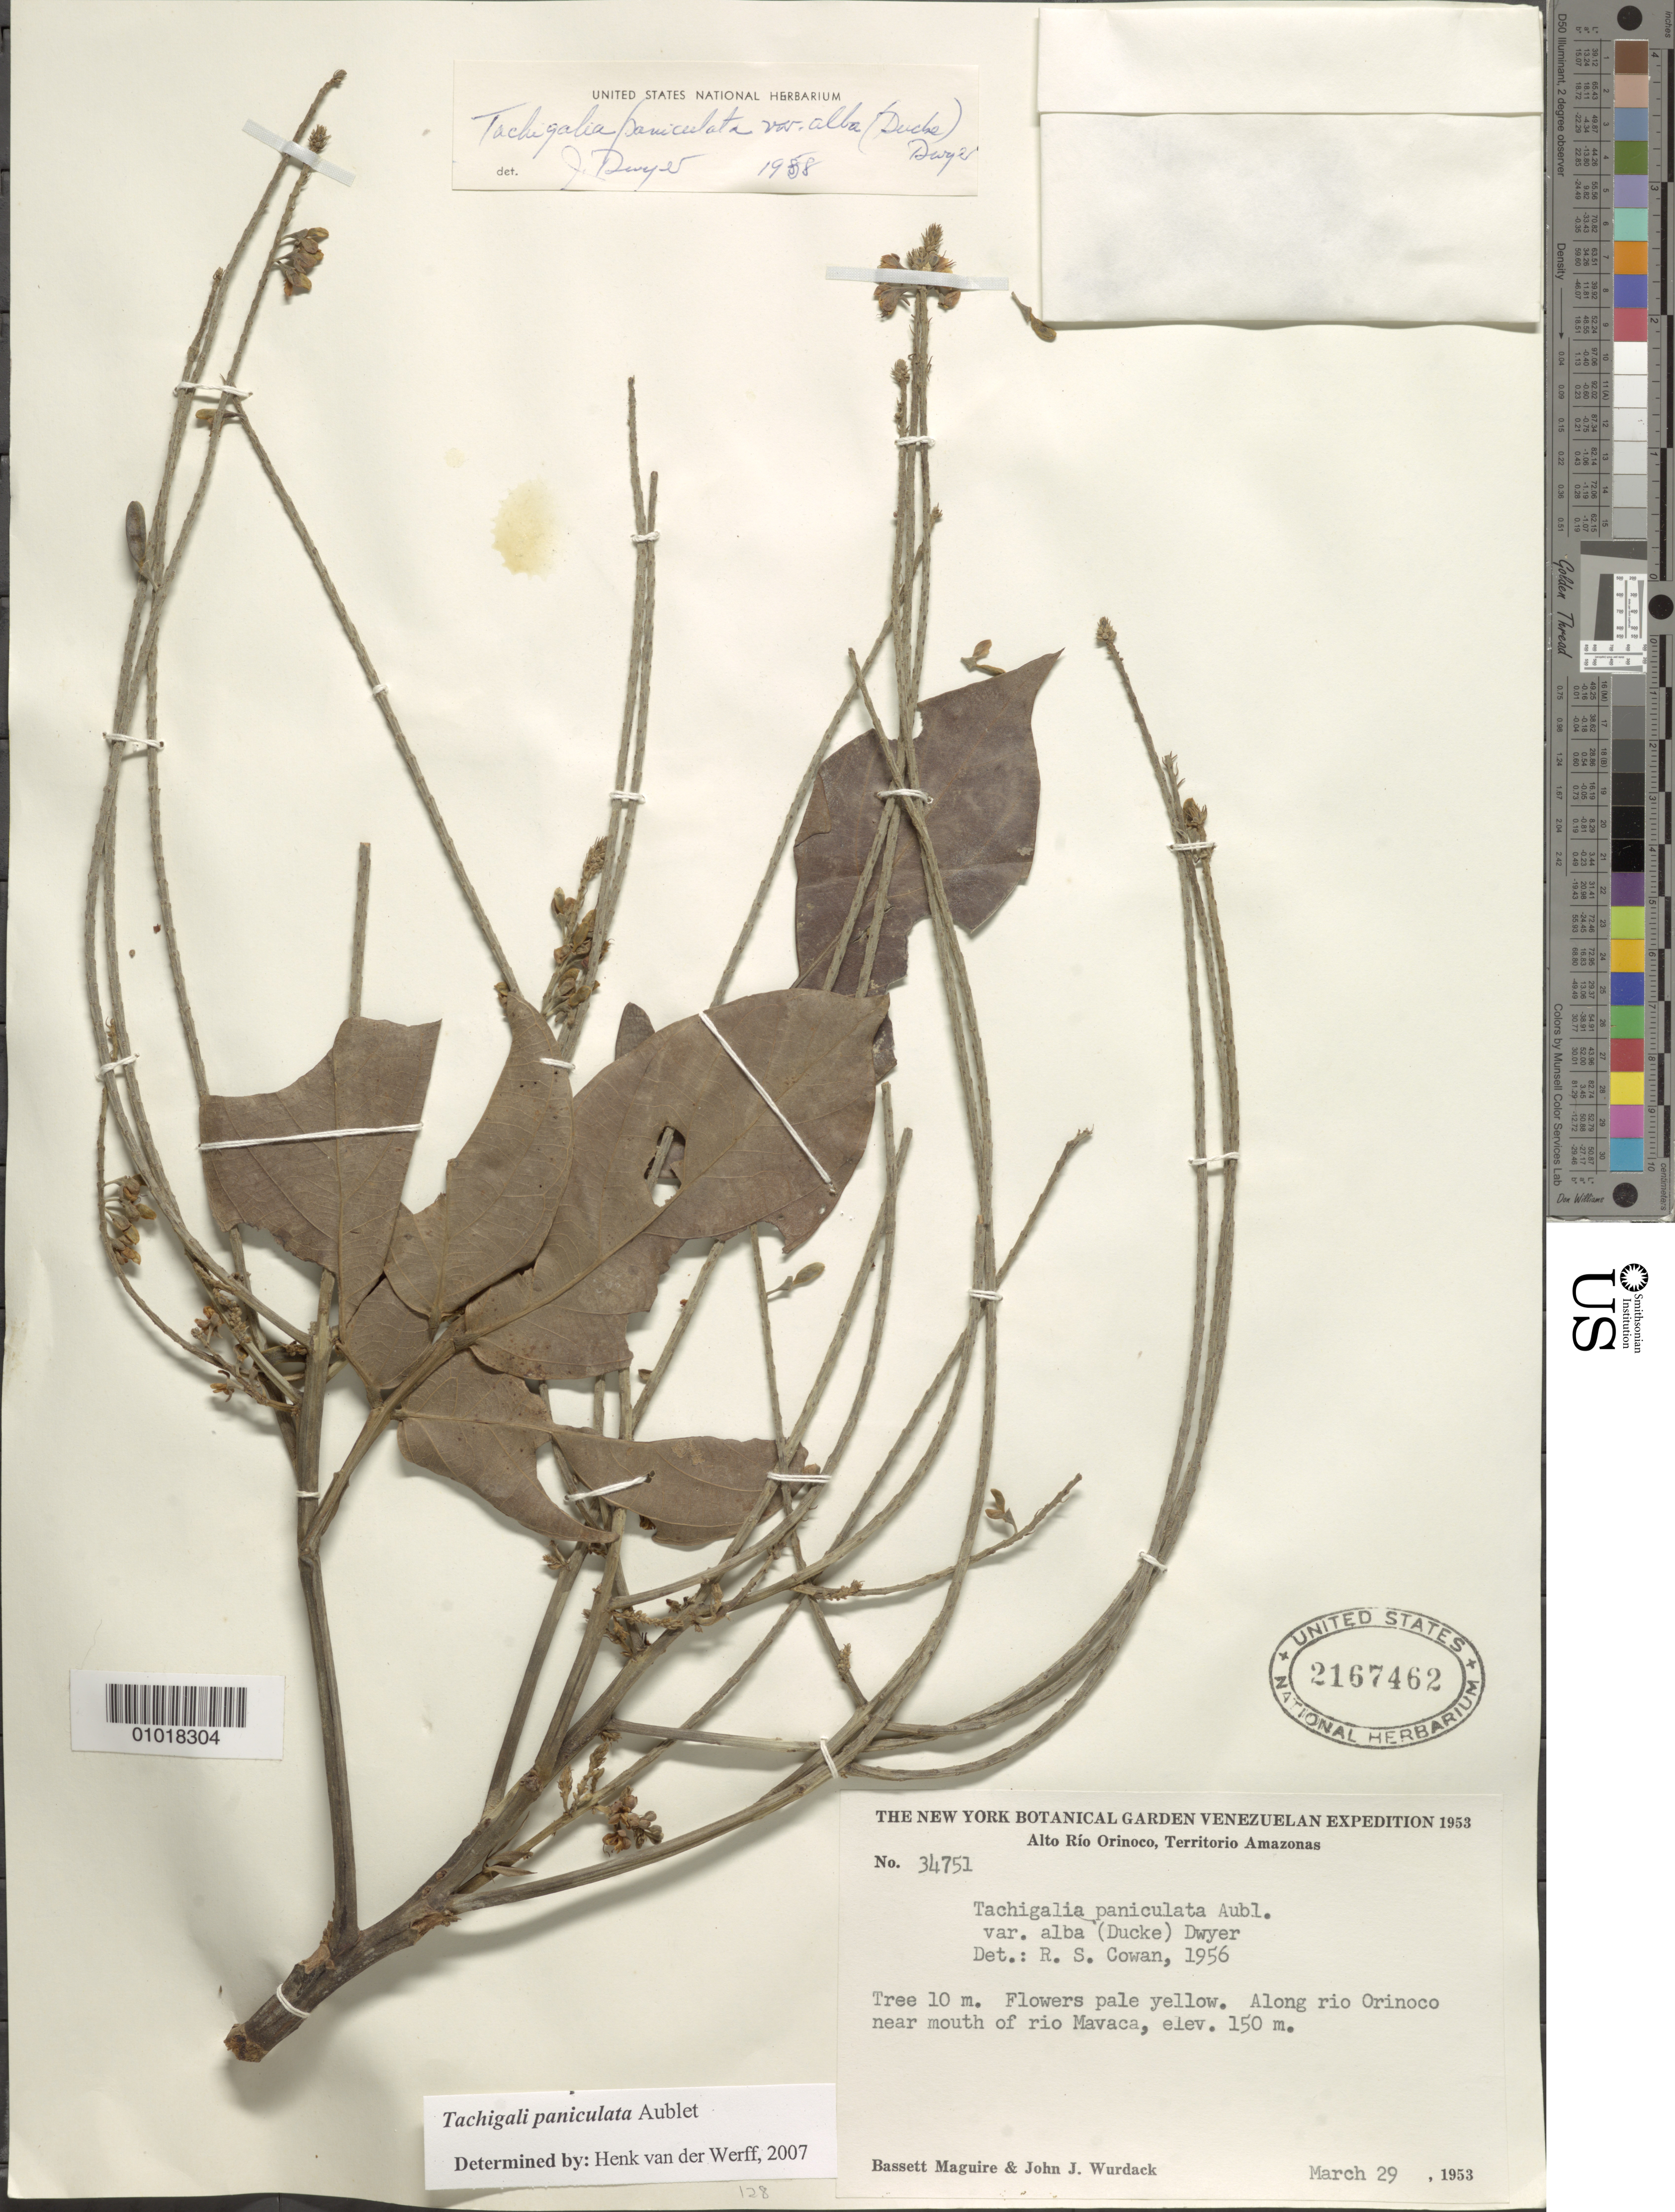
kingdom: Plantae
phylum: Tracheophyta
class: Magnoliopsida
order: Fabales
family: Fabaceae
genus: Tachigali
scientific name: Tachigali paniculata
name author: Aubl.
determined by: van der Werff, H., (MO), Missouri Botanical Garden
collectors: B. Maguire & J. J. Wurdack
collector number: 34751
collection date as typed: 29-Mar-53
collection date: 1953-03-29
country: Venezuela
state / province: Amazonas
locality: Alto Río Orinoco, near mouth of rio Mavaca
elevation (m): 150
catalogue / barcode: US 2167462